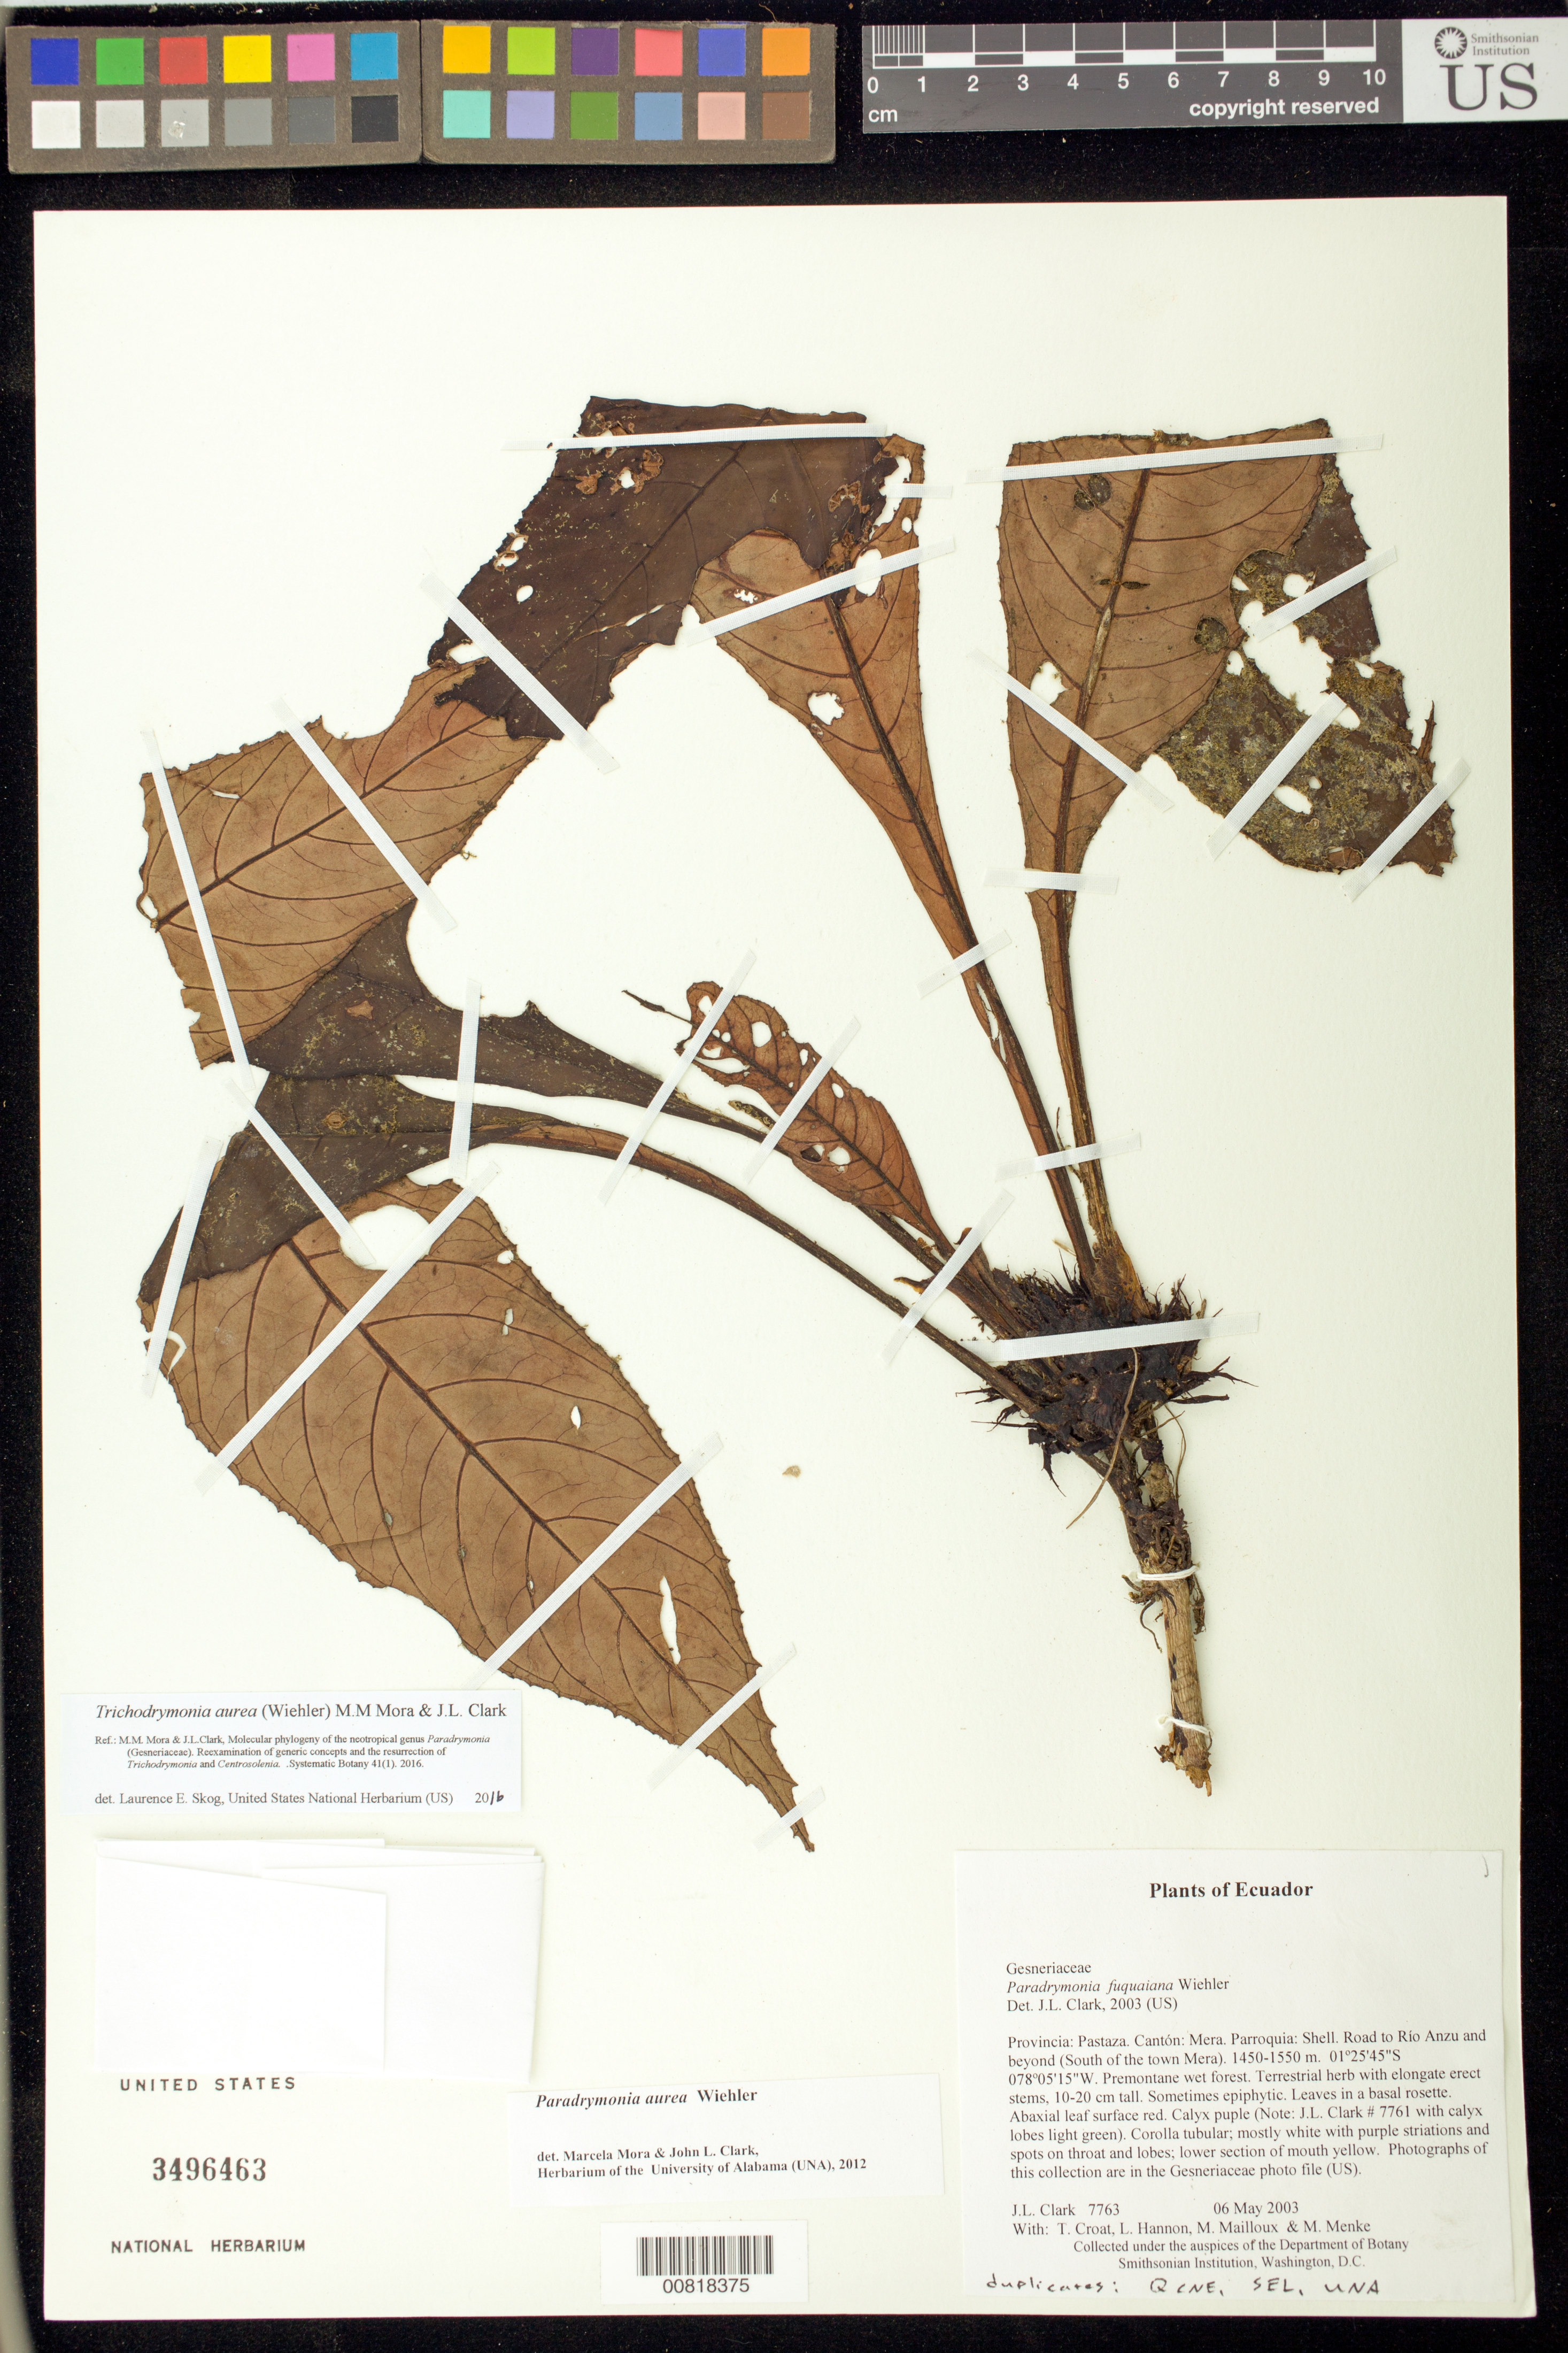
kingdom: Plantae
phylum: Tracheophyta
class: Magnoliopsida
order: Lamiales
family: Gesneriaceae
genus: Trichodrymonia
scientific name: Trichodrymonia aurea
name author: (Wiehler) M.M. Mora & J.L. Clark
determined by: Skog, Laurence E.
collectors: J. L. Clark, T. B. Croat, L. Hannon, M. Mailloux & M. Menke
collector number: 7763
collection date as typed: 06 May 2003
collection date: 2003-05-06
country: Ecuador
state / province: Pastaza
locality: Mera. Parroquia: Shell. Road to Río Anzu and beyond (South of the town Mera).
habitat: Premontane wet forest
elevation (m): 1450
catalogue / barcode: US 3496463